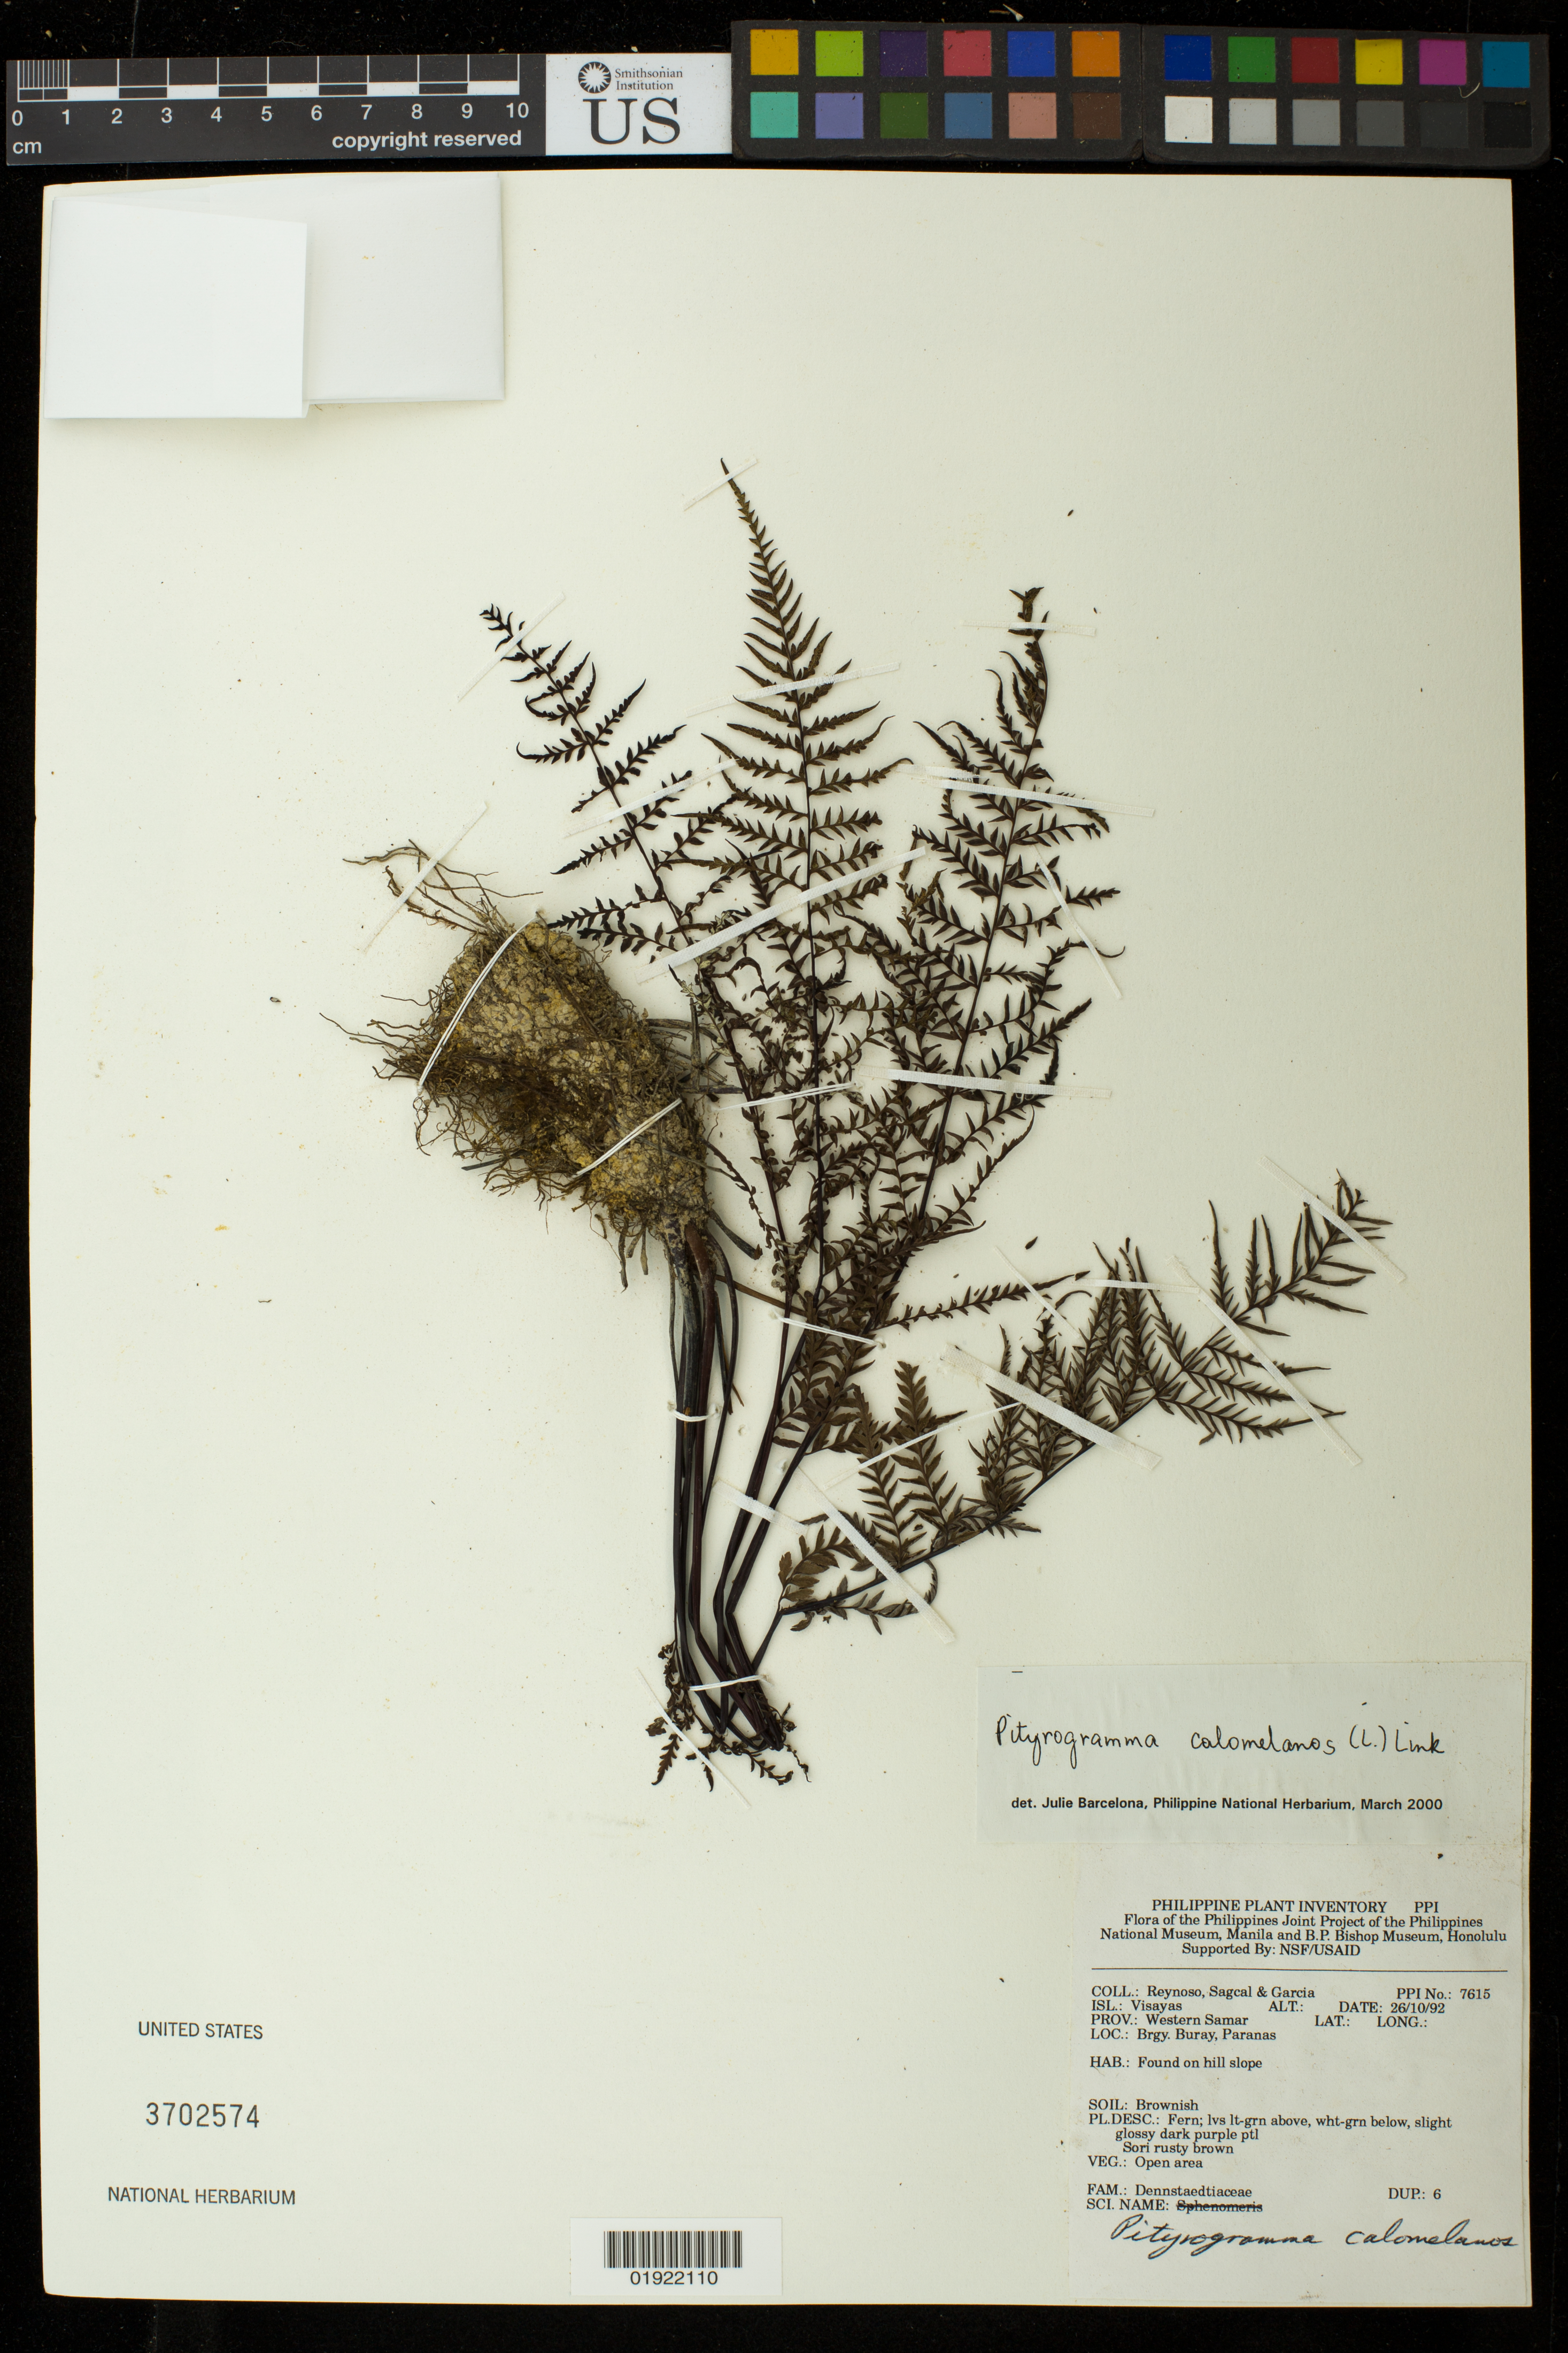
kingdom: Plantae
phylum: Tracheophyta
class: Polypodiopsida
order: Polypodiales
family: Pteridaceae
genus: Pityrogramma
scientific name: Pityrogramma calomelanos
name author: (L.) Link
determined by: Barcelona, Julie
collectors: E. Reynoso, E. Sagcal & H. Garcia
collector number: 7615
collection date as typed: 26/10/92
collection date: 1992-10-26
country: Philippines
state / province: Eastern Visayas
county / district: Western Samar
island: Visayas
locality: Brgy. Buray, Parans, found on hill slope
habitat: soil: brownish, open area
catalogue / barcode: US 3702574